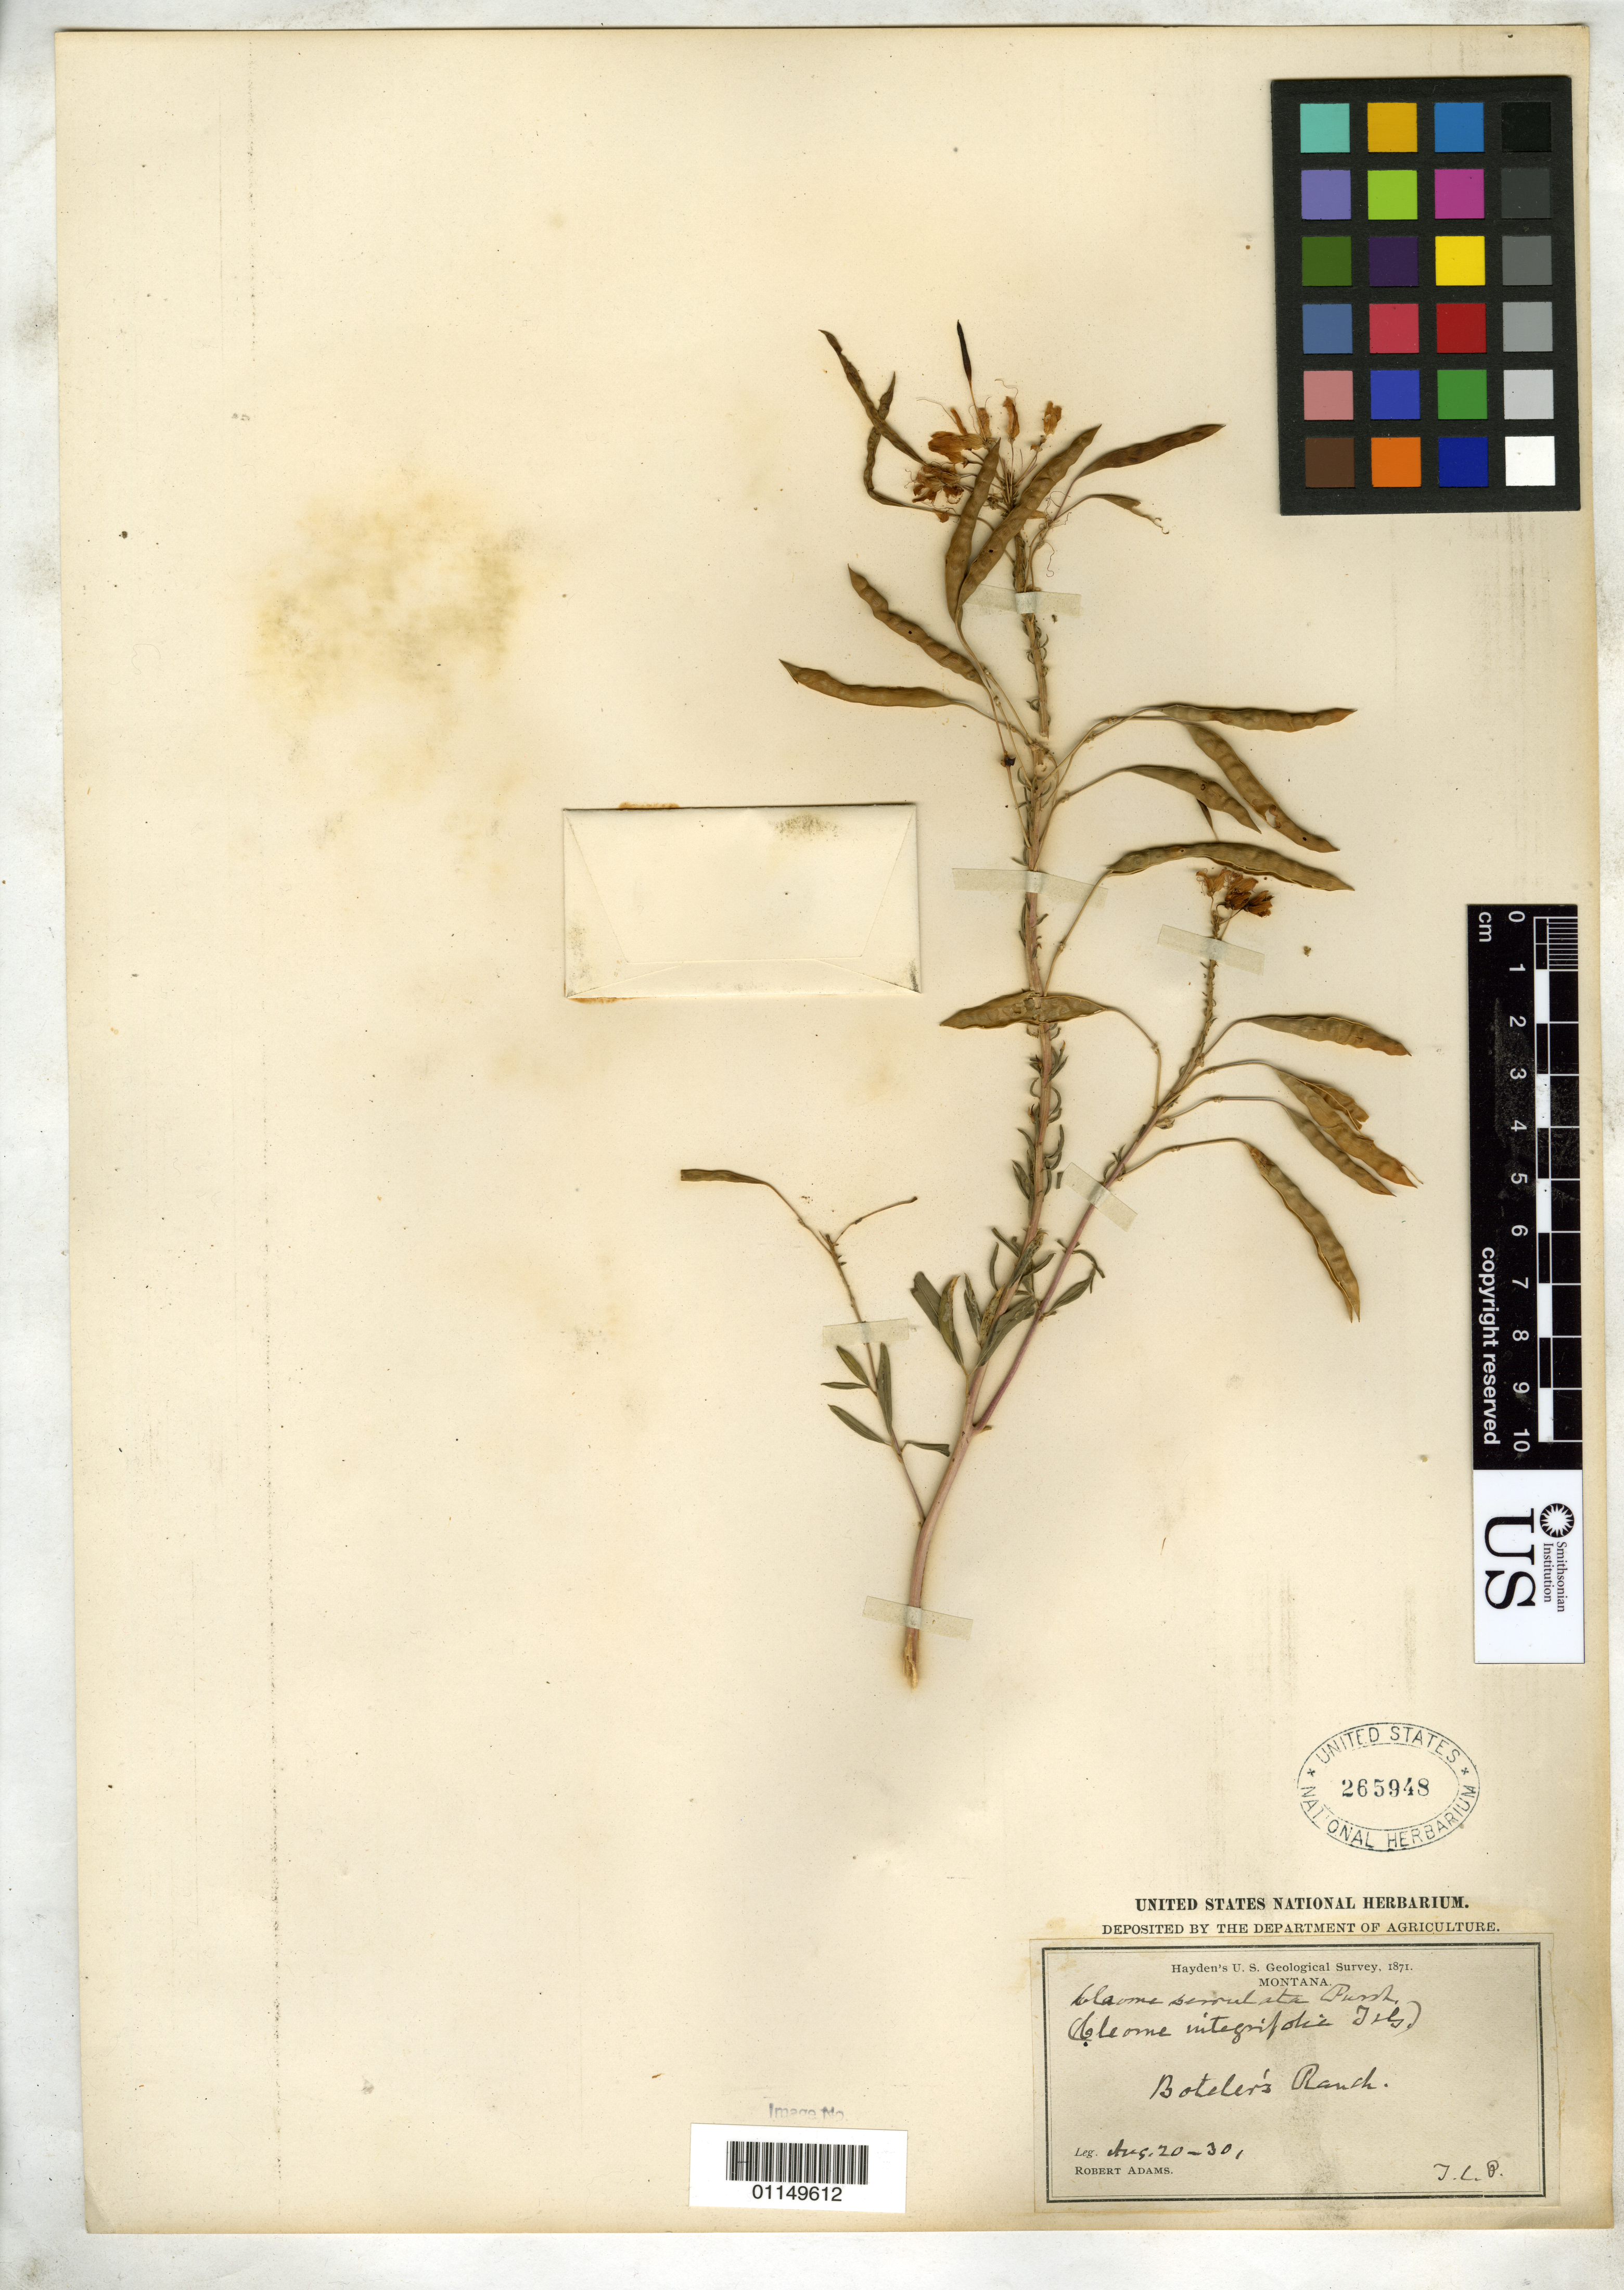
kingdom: Plantae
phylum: Tracheophyta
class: Magnoliopsida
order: Brassicales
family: Cleomaceae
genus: Cleomella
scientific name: Cleomella serrulata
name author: (Pursh) Roalson & J.C. Hall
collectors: R. Adams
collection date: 1871-08-20/1871-08-30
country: United States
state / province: Montana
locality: Boteler's Ranch.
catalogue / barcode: US 265948